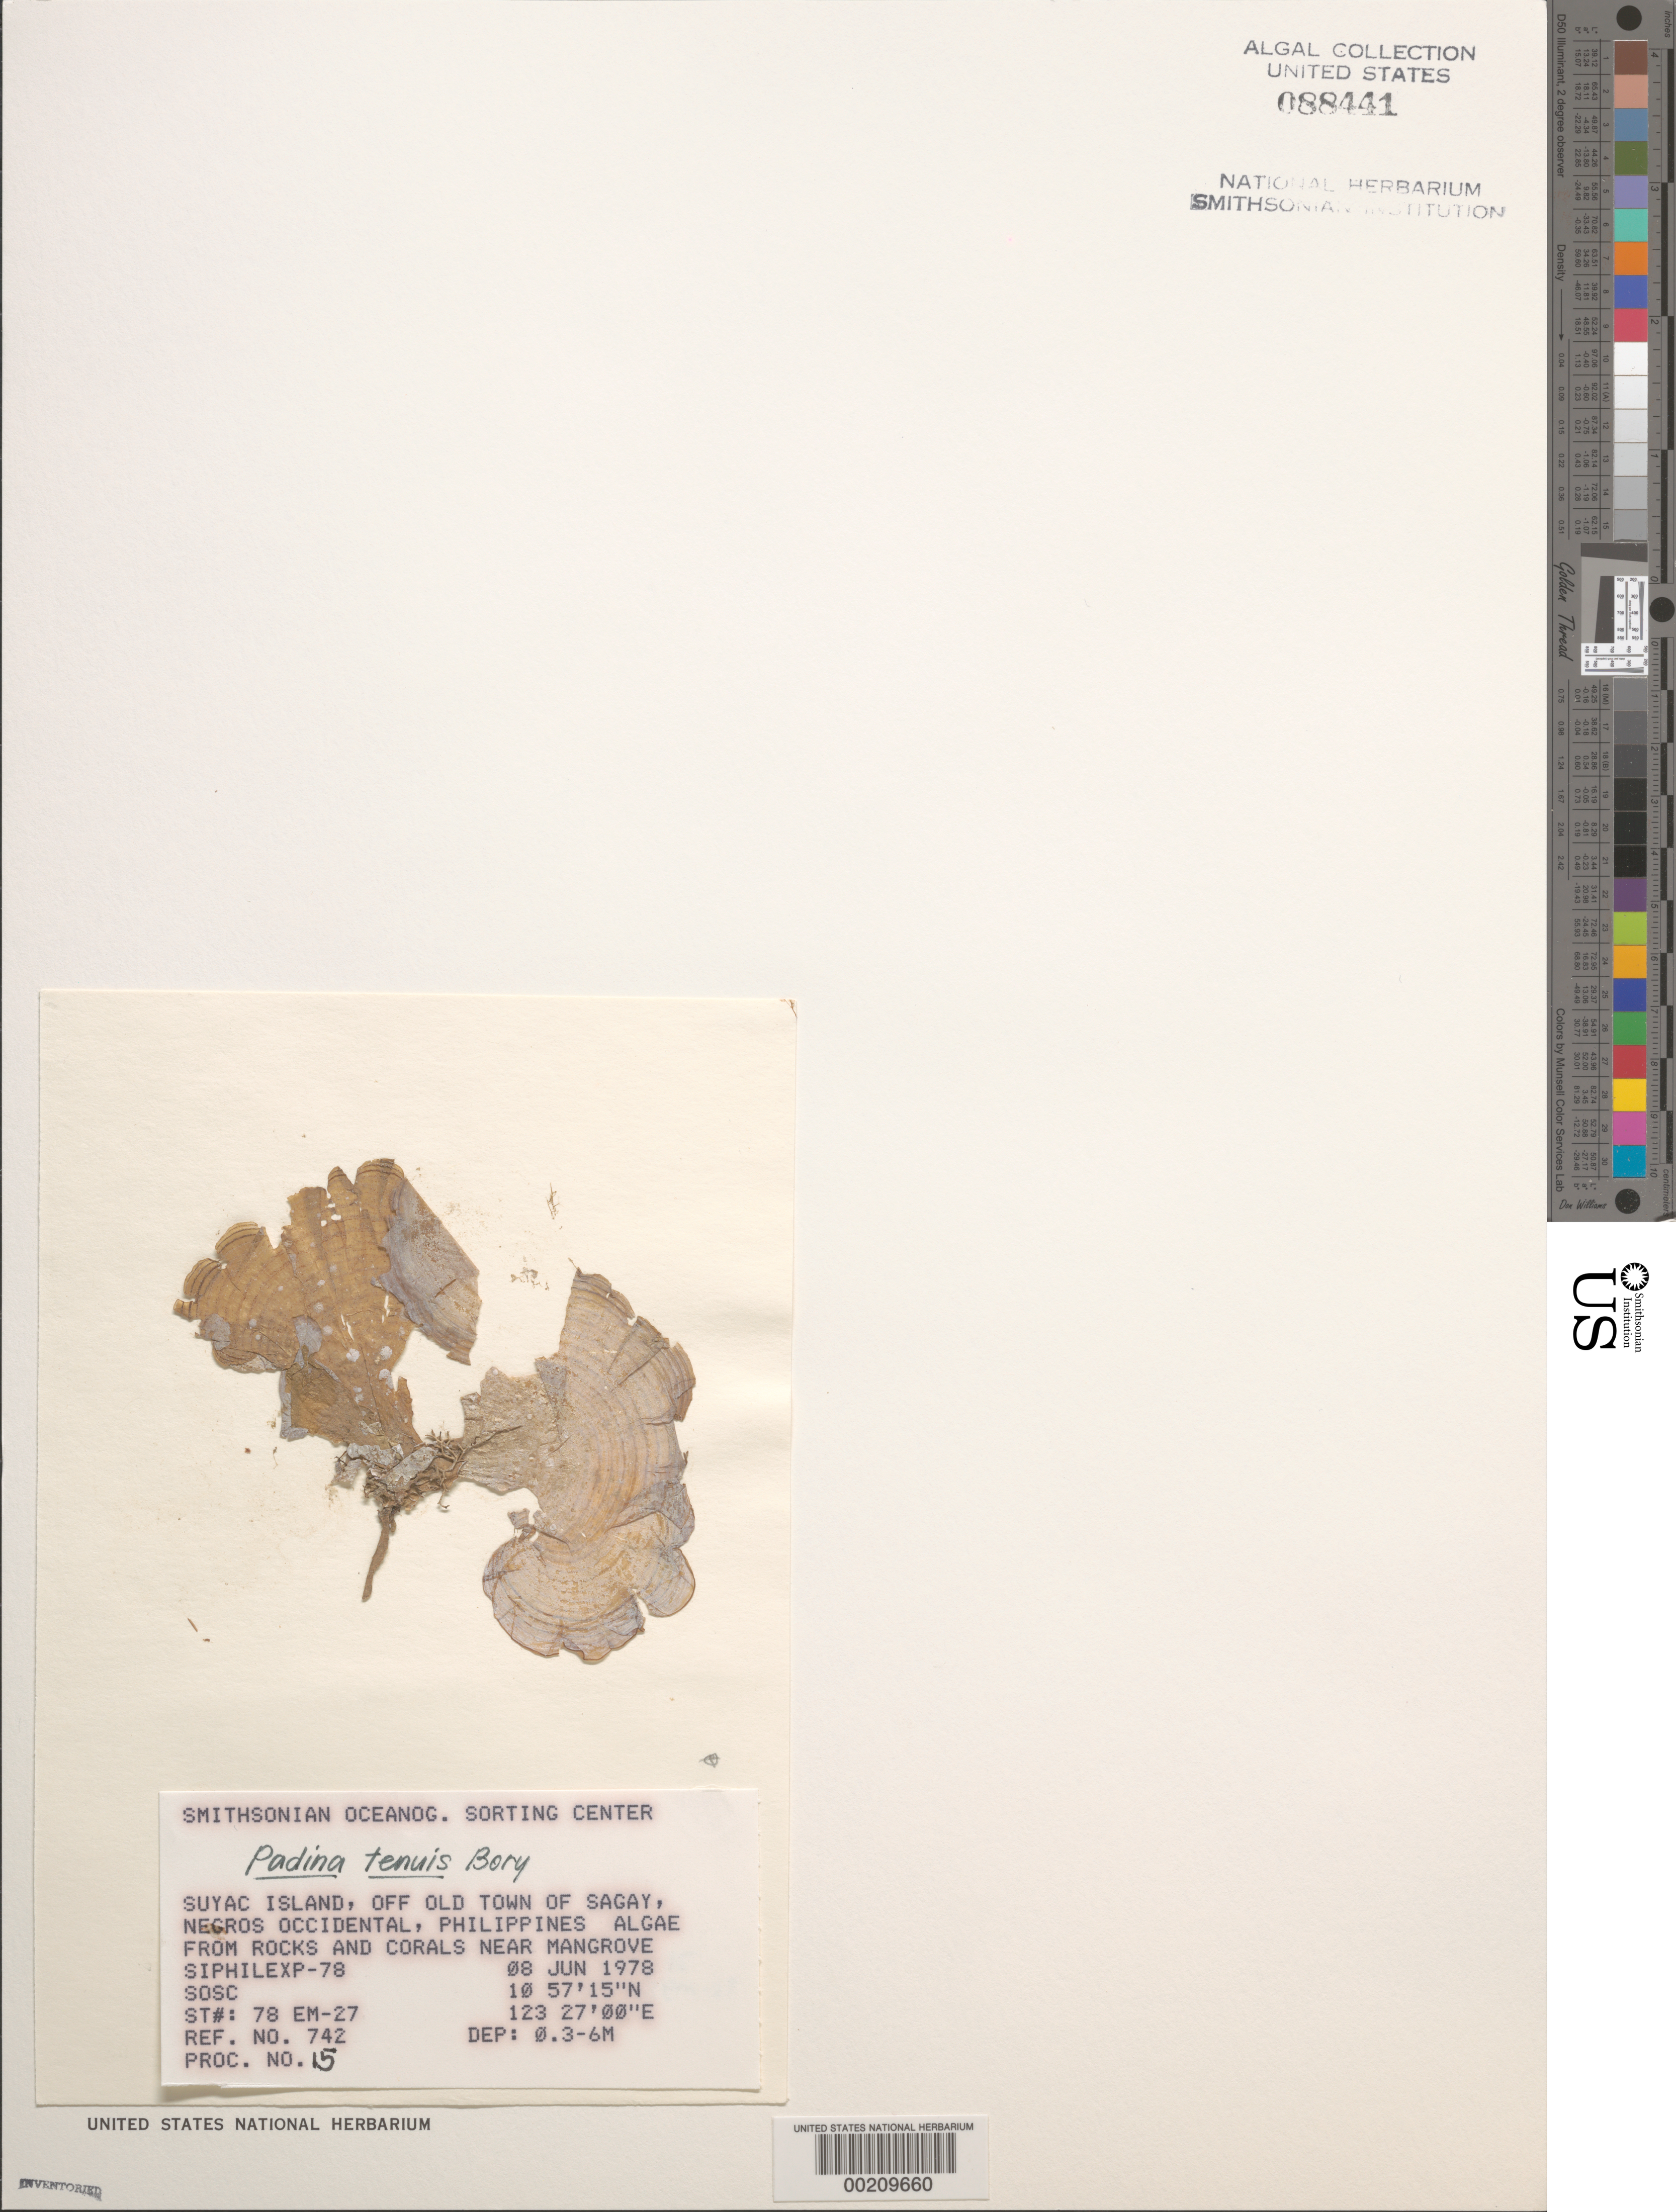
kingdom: Chromista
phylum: Ochrophyta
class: Phaeophyceae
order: Dictyotales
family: Dictyotaceae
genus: Padina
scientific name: Padina boryana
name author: Thivy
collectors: SOSC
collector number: Station 78 Em-27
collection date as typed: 08 Jun 1978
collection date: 1978-06-08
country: Philippines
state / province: Western Visayas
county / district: Negros Occidental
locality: Suyac island, off sagay, negros occidental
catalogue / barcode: US 88441